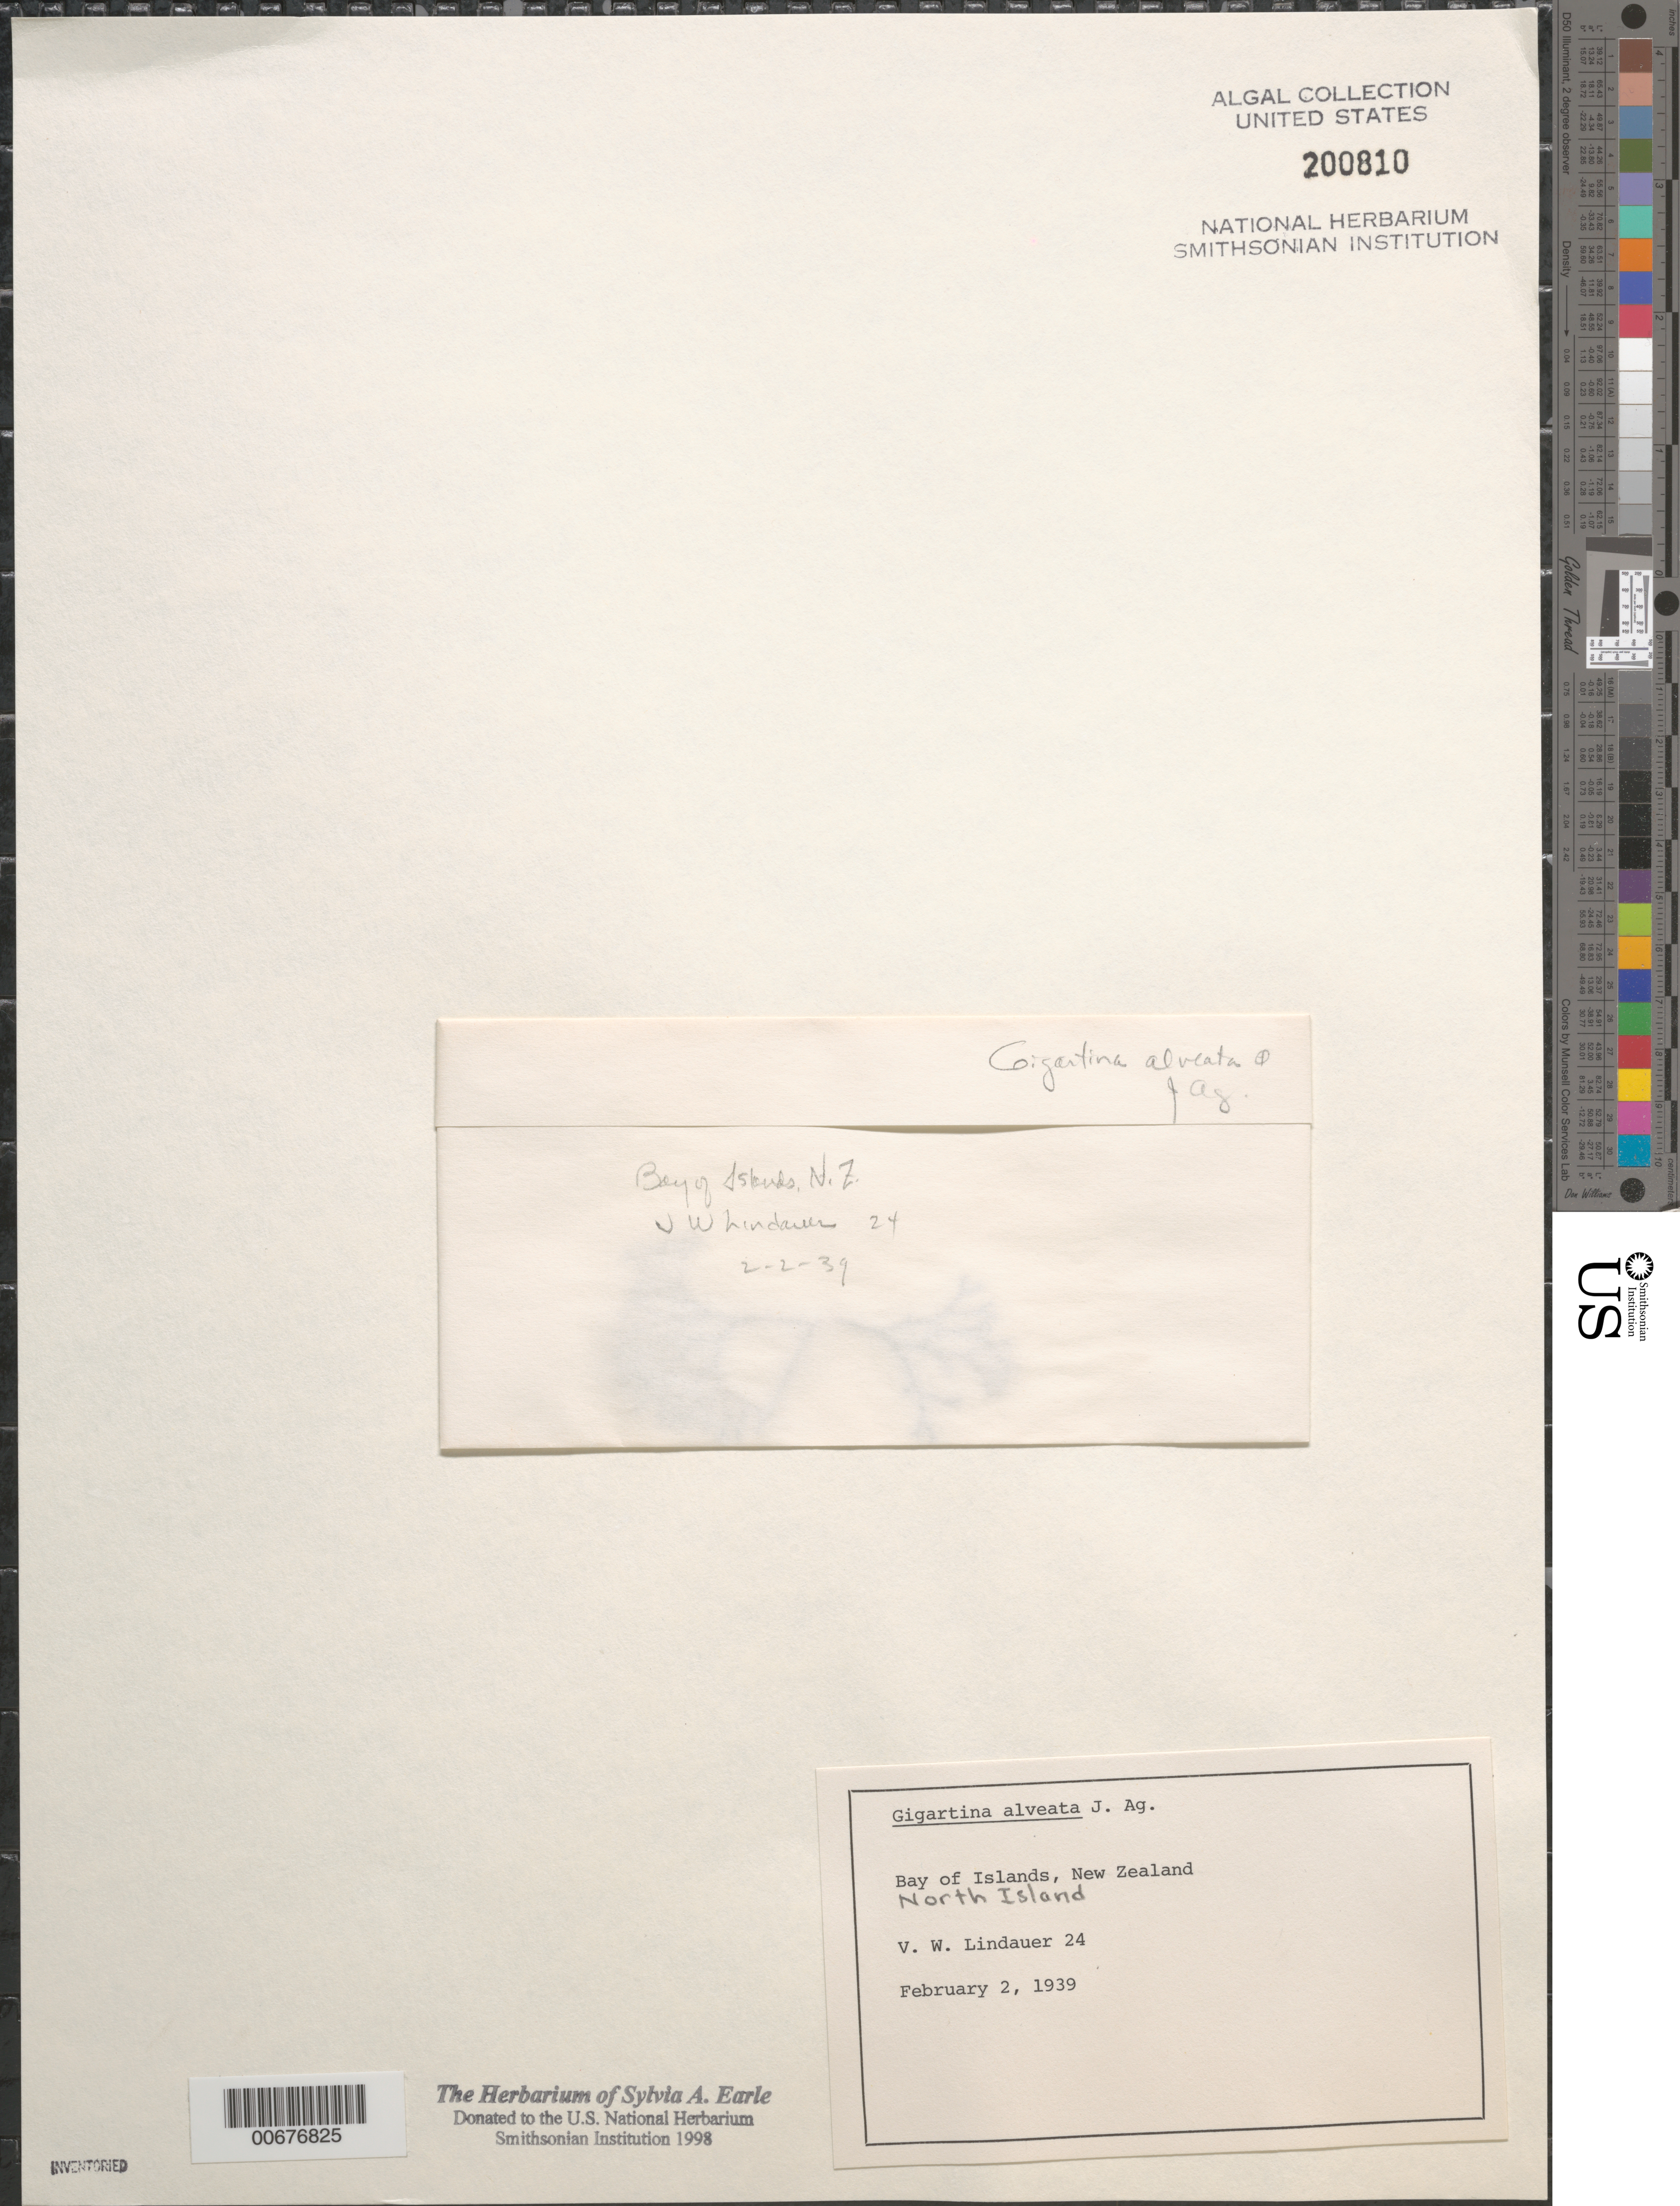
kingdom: Plantae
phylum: Rhodophyta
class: Florideophyceae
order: Gigartinales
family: Gigartinaceae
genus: Psilophycus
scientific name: Psilophycus alveatus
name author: (D. Turner) W.A. Nelson et al.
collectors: V. Lindauer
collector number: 24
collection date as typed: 02 Feb 1939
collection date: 1939-02-02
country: New Zealand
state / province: Northland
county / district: Far North District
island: North Island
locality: Bay of Islands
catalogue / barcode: US 200810